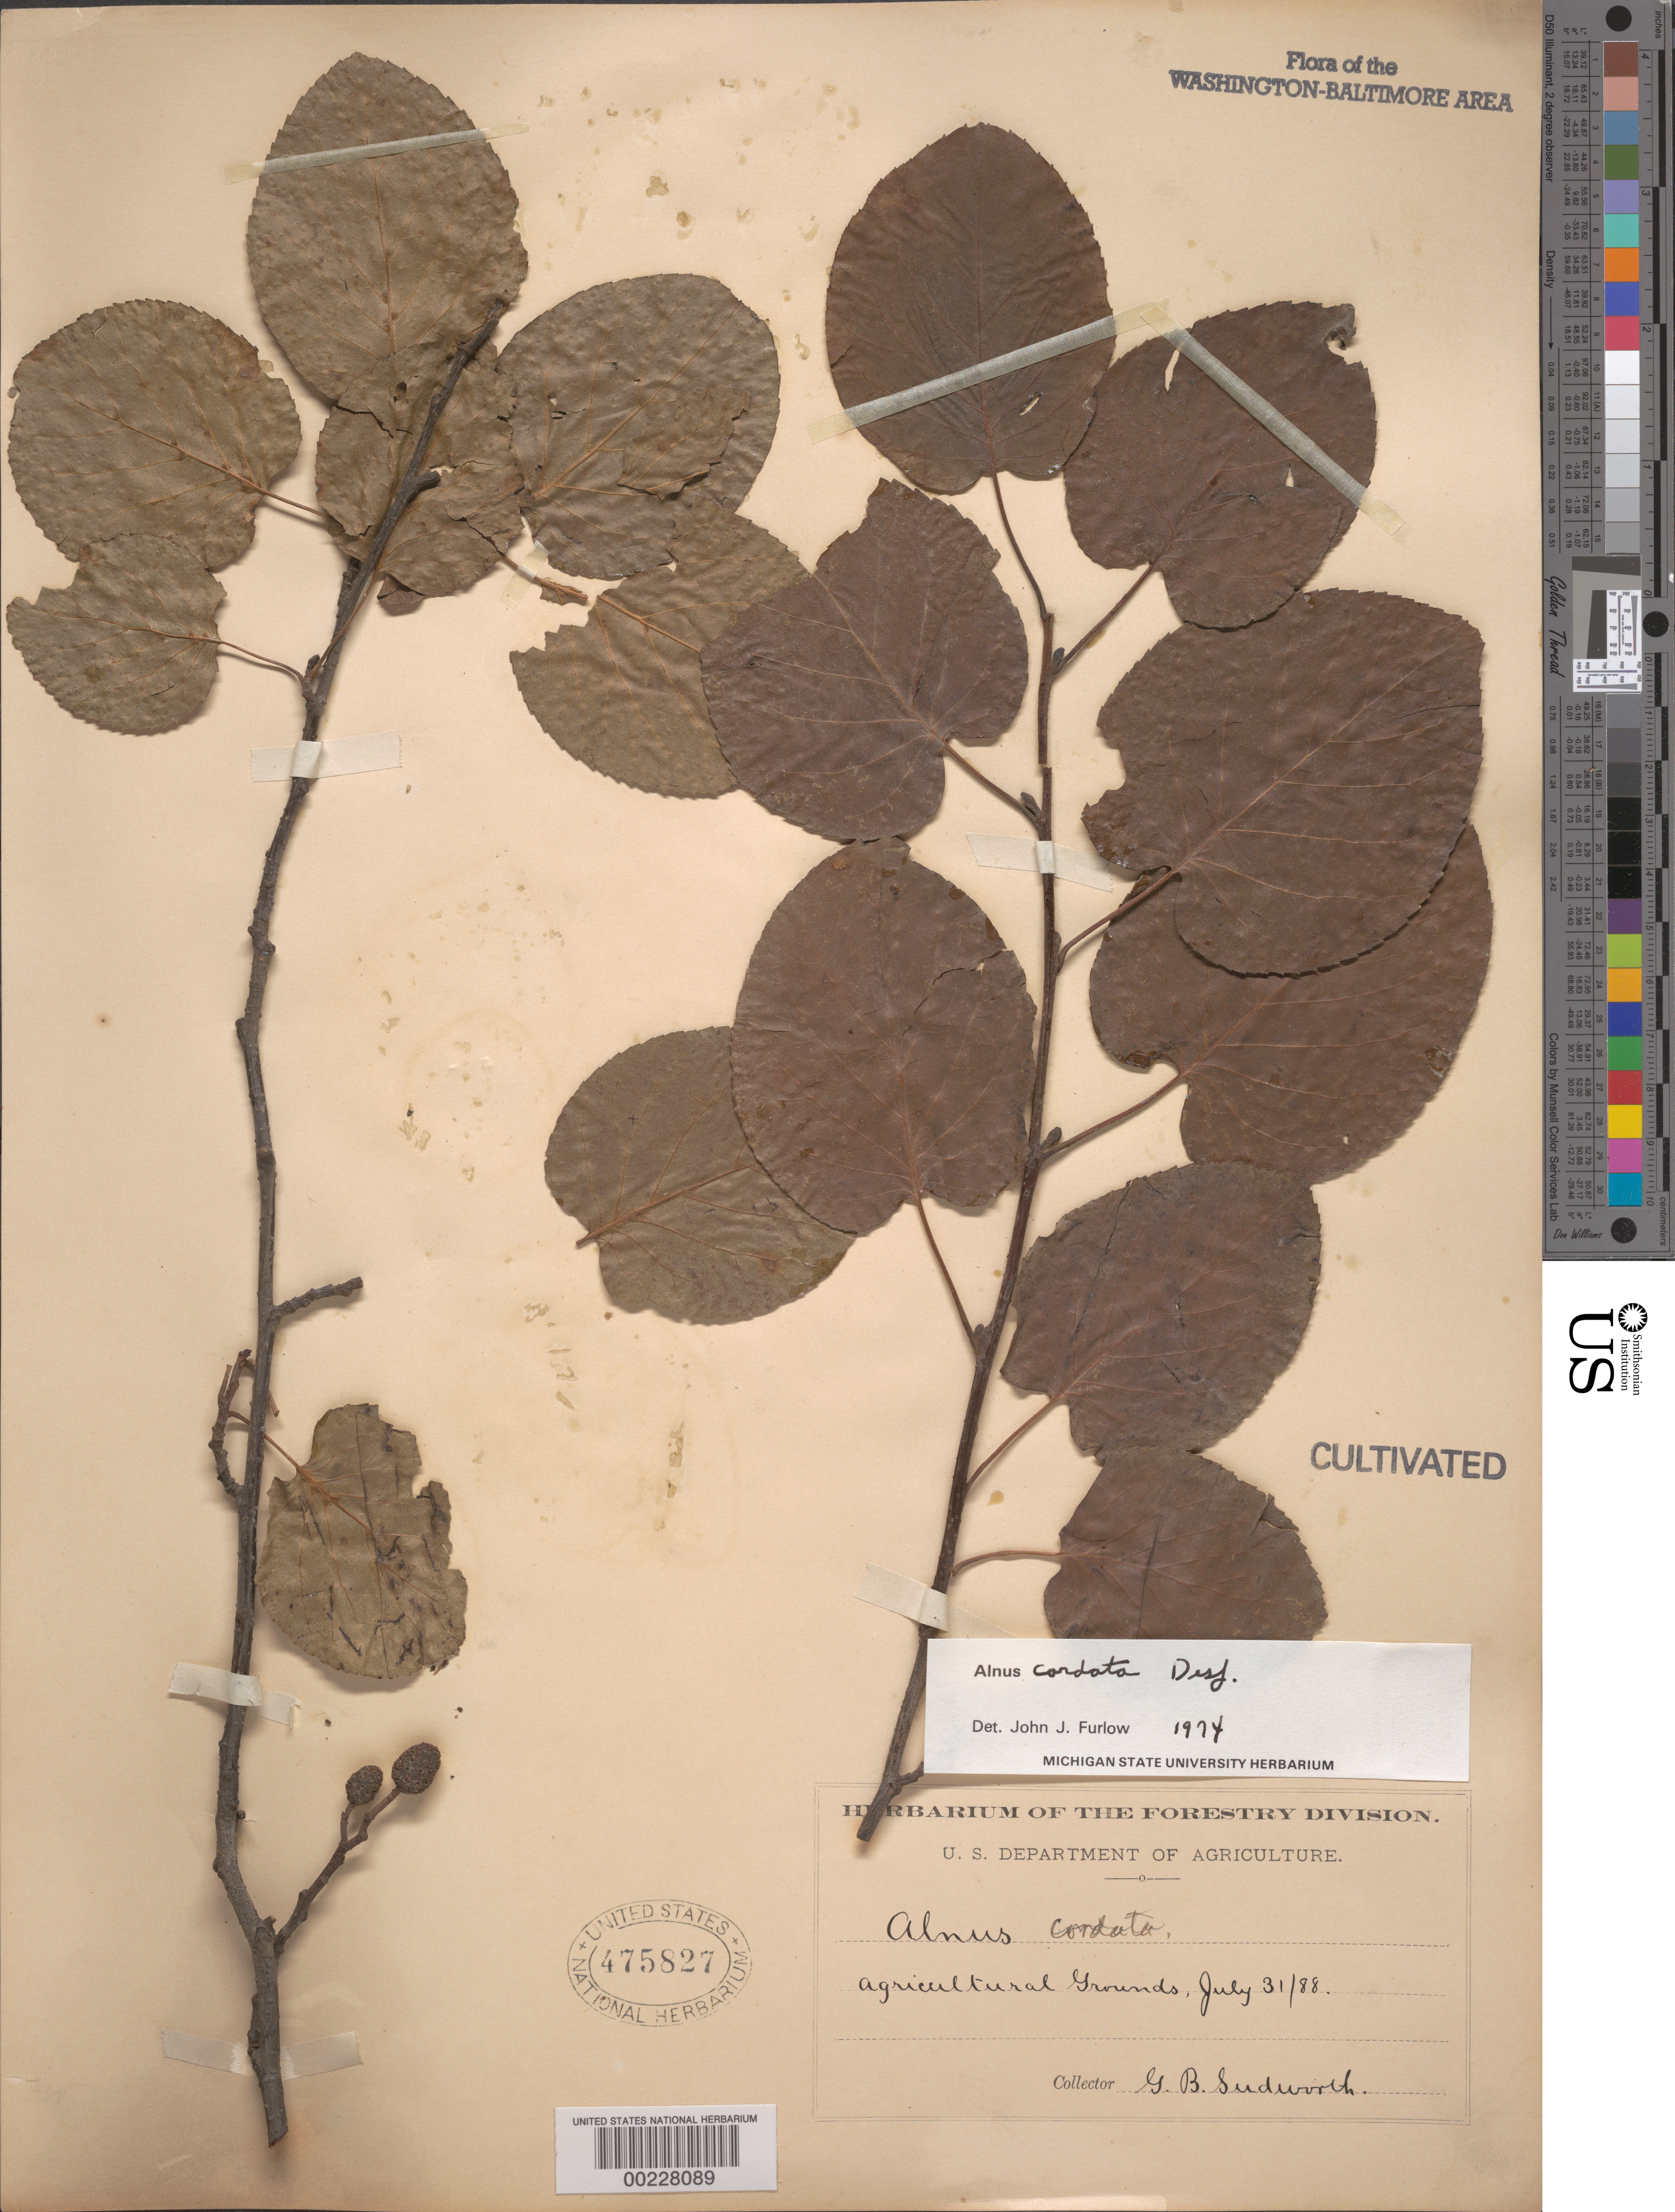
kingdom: Plantae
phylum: Tracheophyta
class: Magnoliopsida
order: Fagales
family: Betulaceae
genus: Alnus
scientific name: Alnus cordata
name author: (Loisel.) Duby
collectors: G. B. Sudworth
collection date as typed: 31 Jul 1888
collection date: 1888-07-31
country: United States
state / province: District of Columbia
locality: Agriculture grounds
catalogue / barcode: US 475827